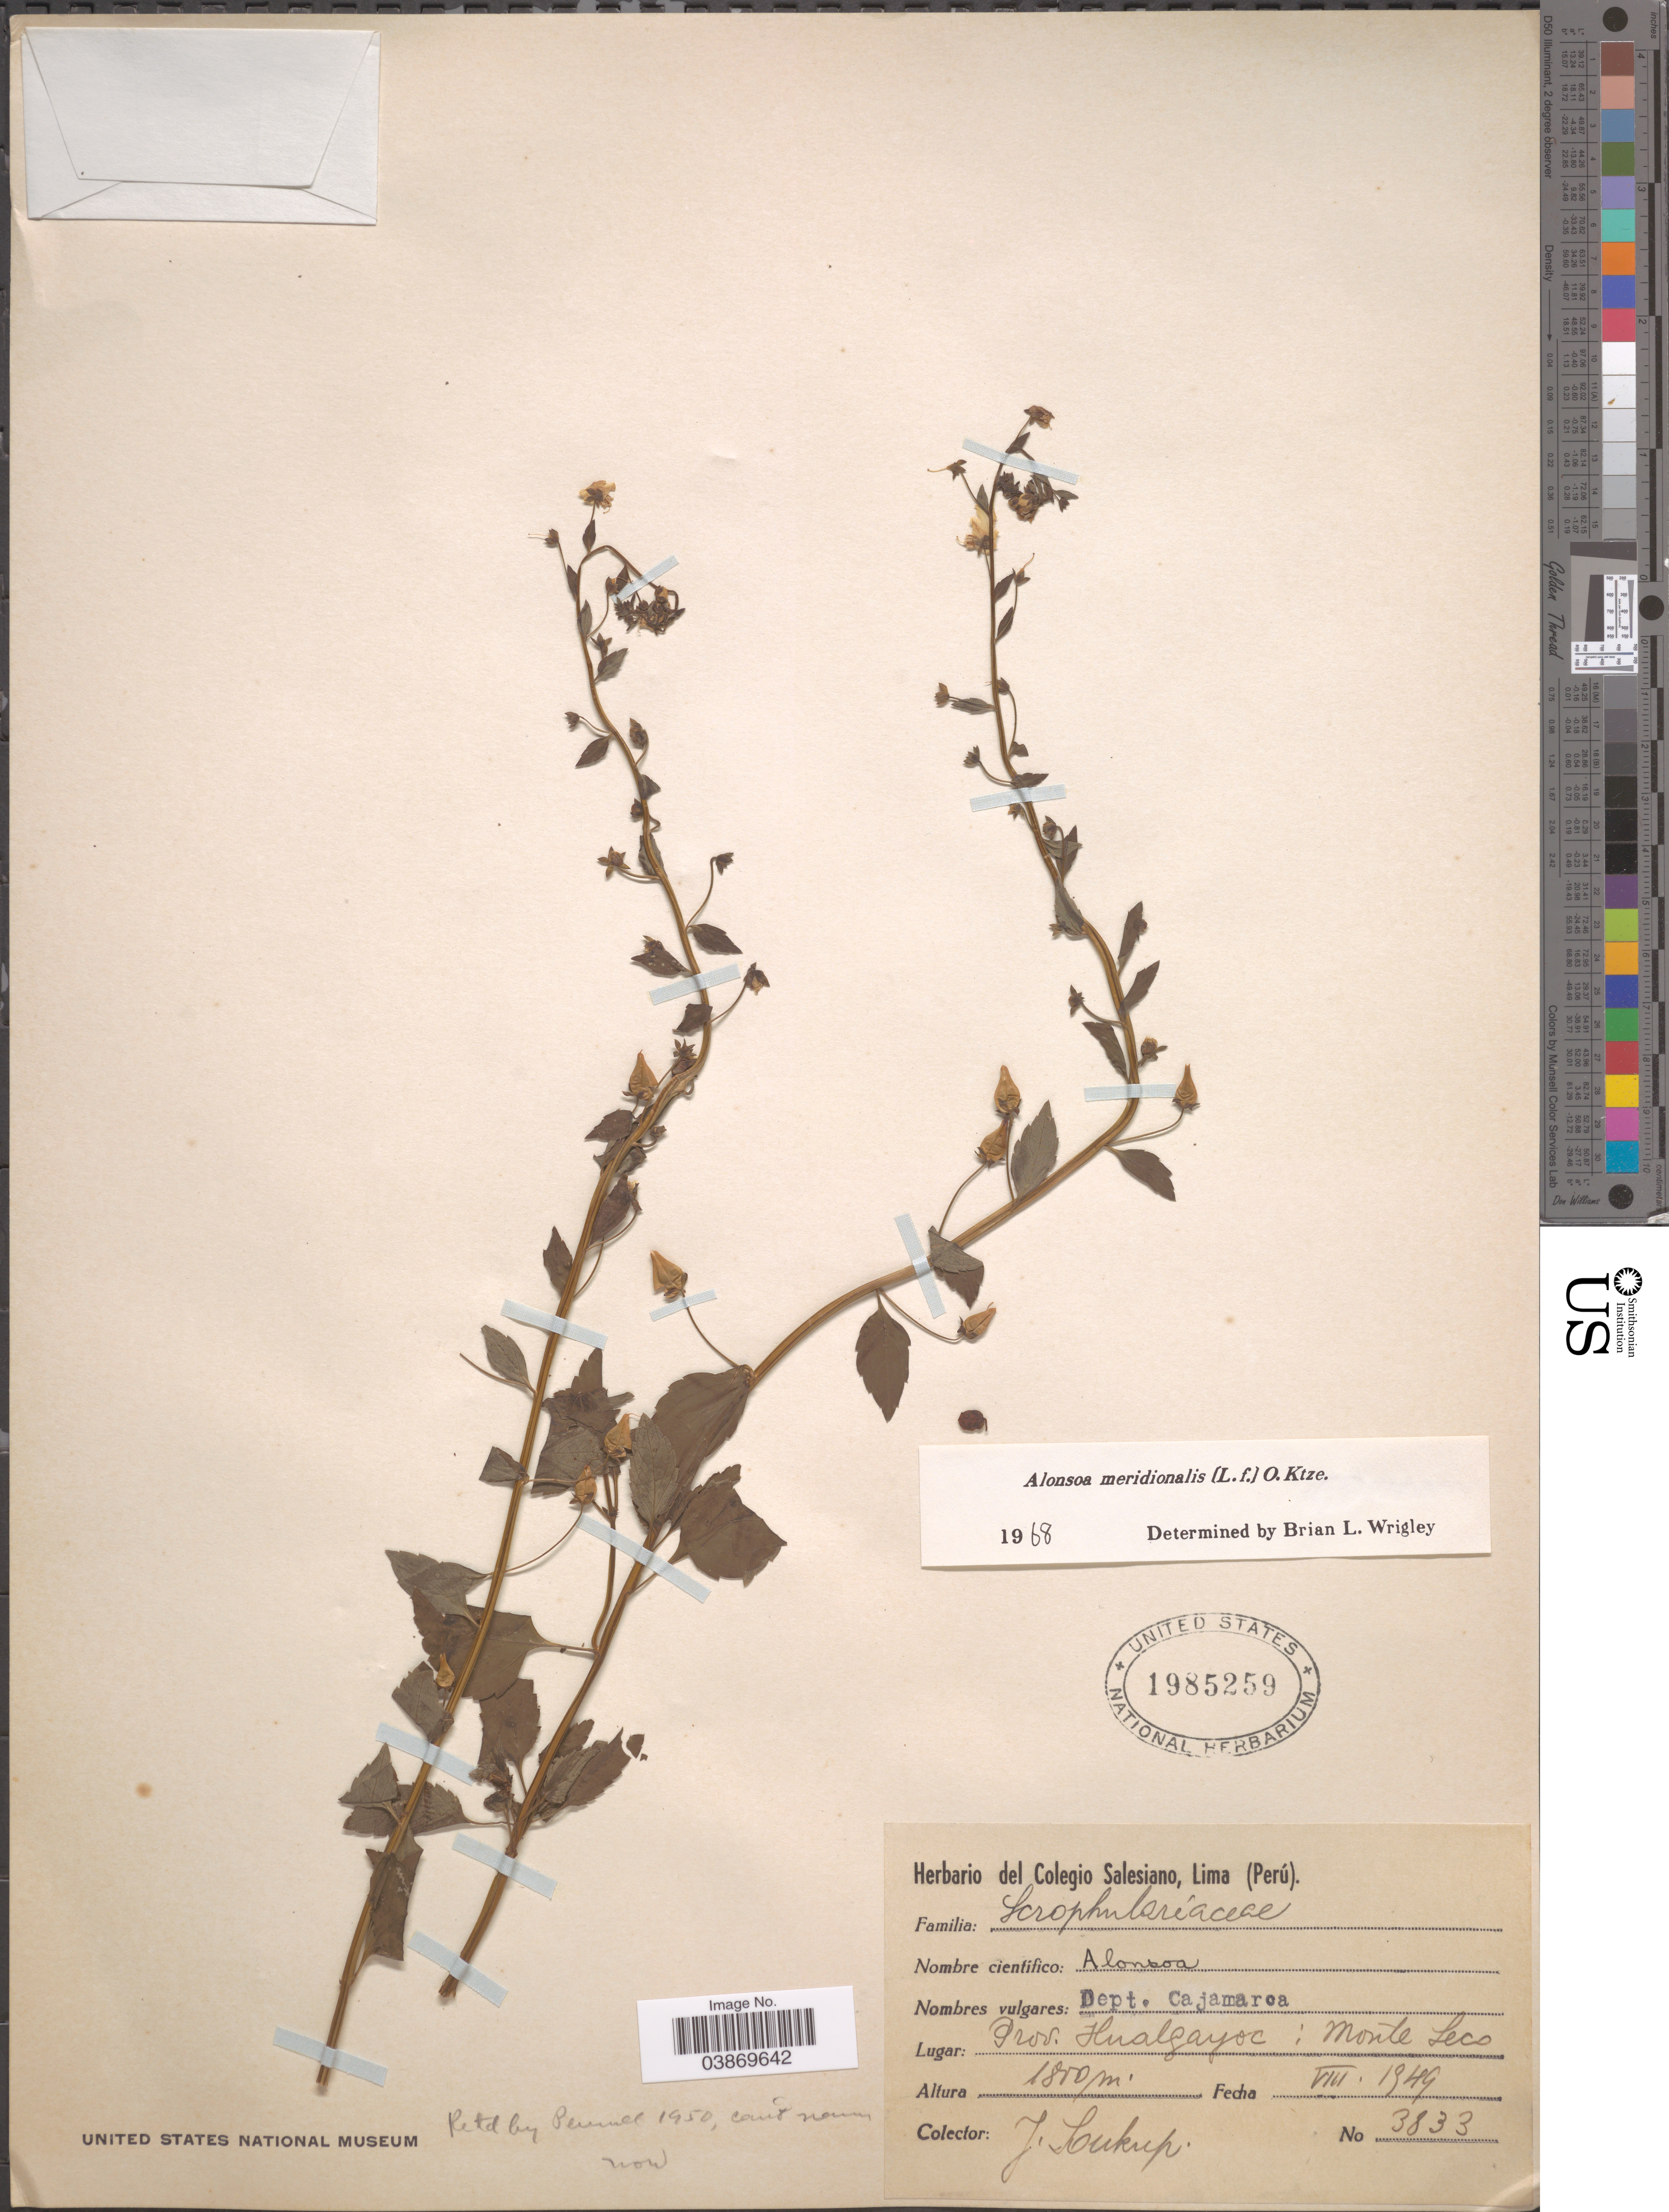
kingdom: Plantae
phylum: Tracheophyta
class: Magnoliopsida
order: Lamiales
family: Scrophulariaceae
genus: Alonsoa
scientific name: Alonsoa meridionalis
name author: (L. f.) Kuntze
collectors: J. Soukup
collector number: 3833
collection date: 1949-08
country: Peru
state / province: Cajamarca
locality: Dept. Cajamarca. Prov. Hualgayoc: Monte Leco.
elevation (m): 1800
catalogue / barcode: US 1985259